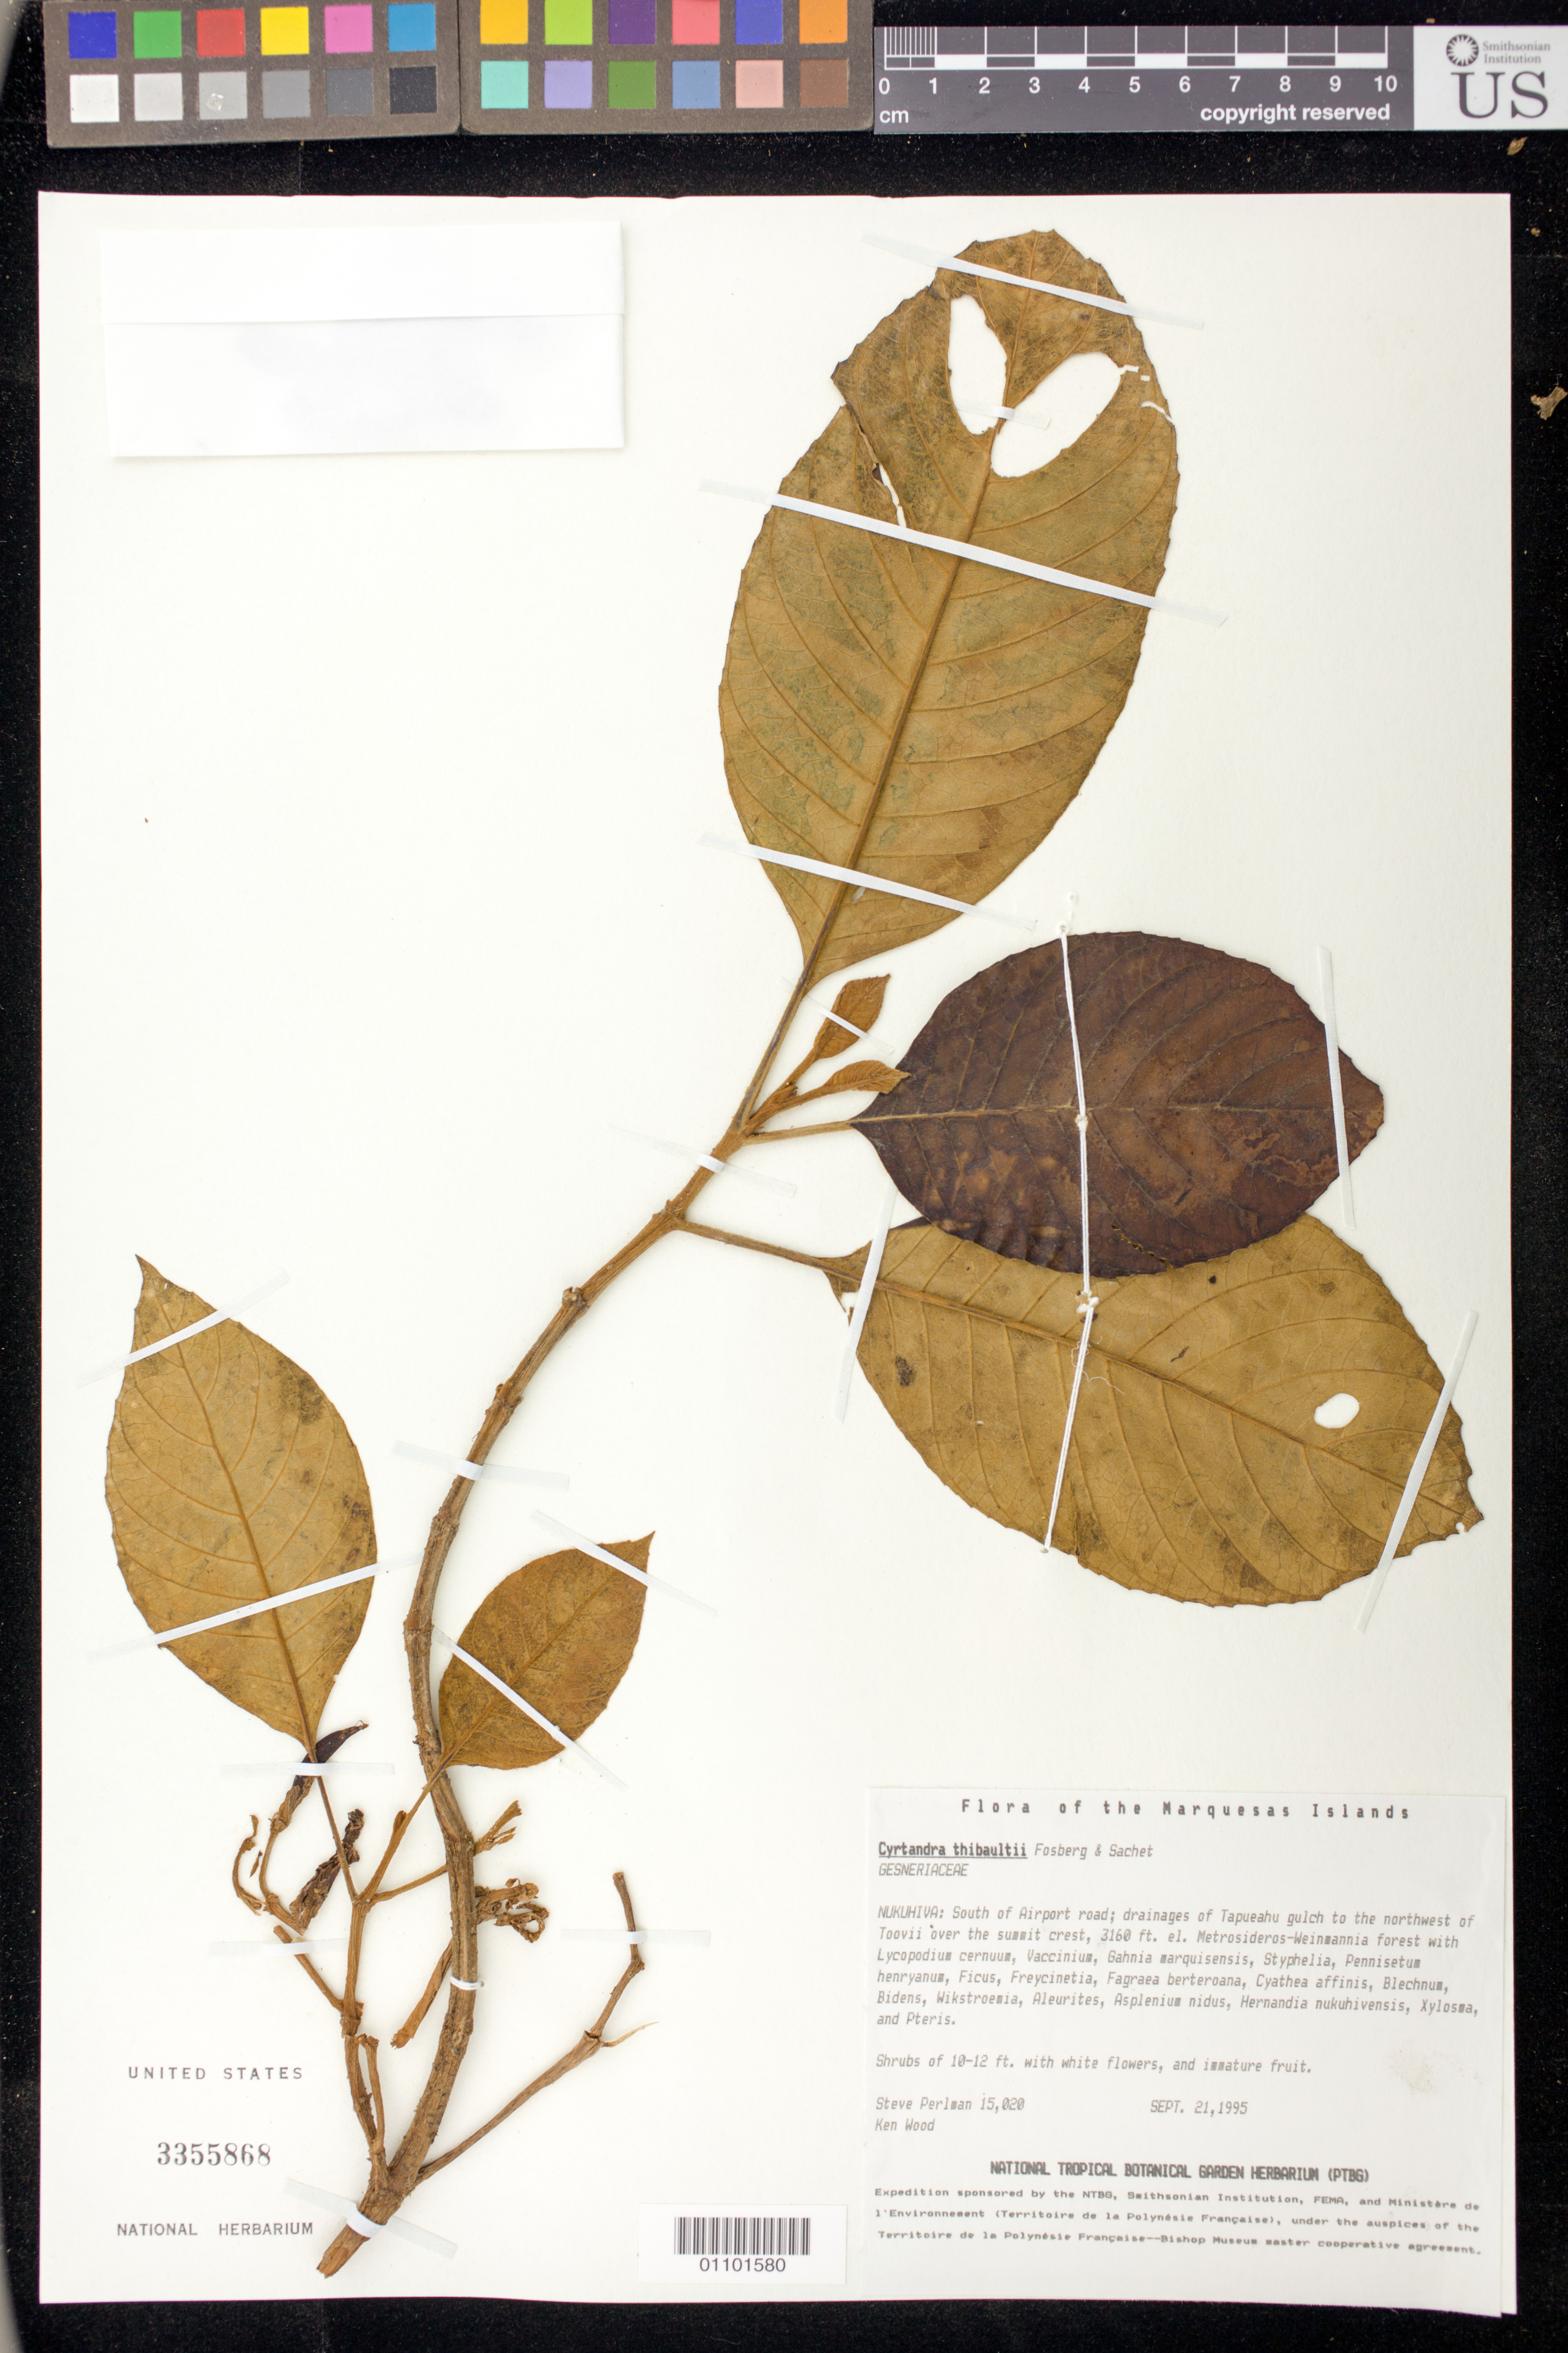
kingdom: Plantae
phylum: Tracheophyta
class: Magnoliopsida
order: Lamiales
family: Gesneriaceae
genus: Cyrtandra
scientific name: Cyrtandra thibaultii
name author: Fosberg & Sachet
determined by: Wagner, W. L., (BOT), Smithsonian Institution - National Museum of Natural History (UNITED STATES)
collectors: S. P. Perlman & K. R. Wood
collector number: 15020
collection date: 1995-09-21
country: French Polynesia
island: Nuku Hiva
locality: S of Airport road, drainages of Tapueahu gulch, to NW of Toovii over summit crest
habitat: In Metrosideros - Weinmannia forest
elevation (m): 963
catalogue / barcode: US 3355868